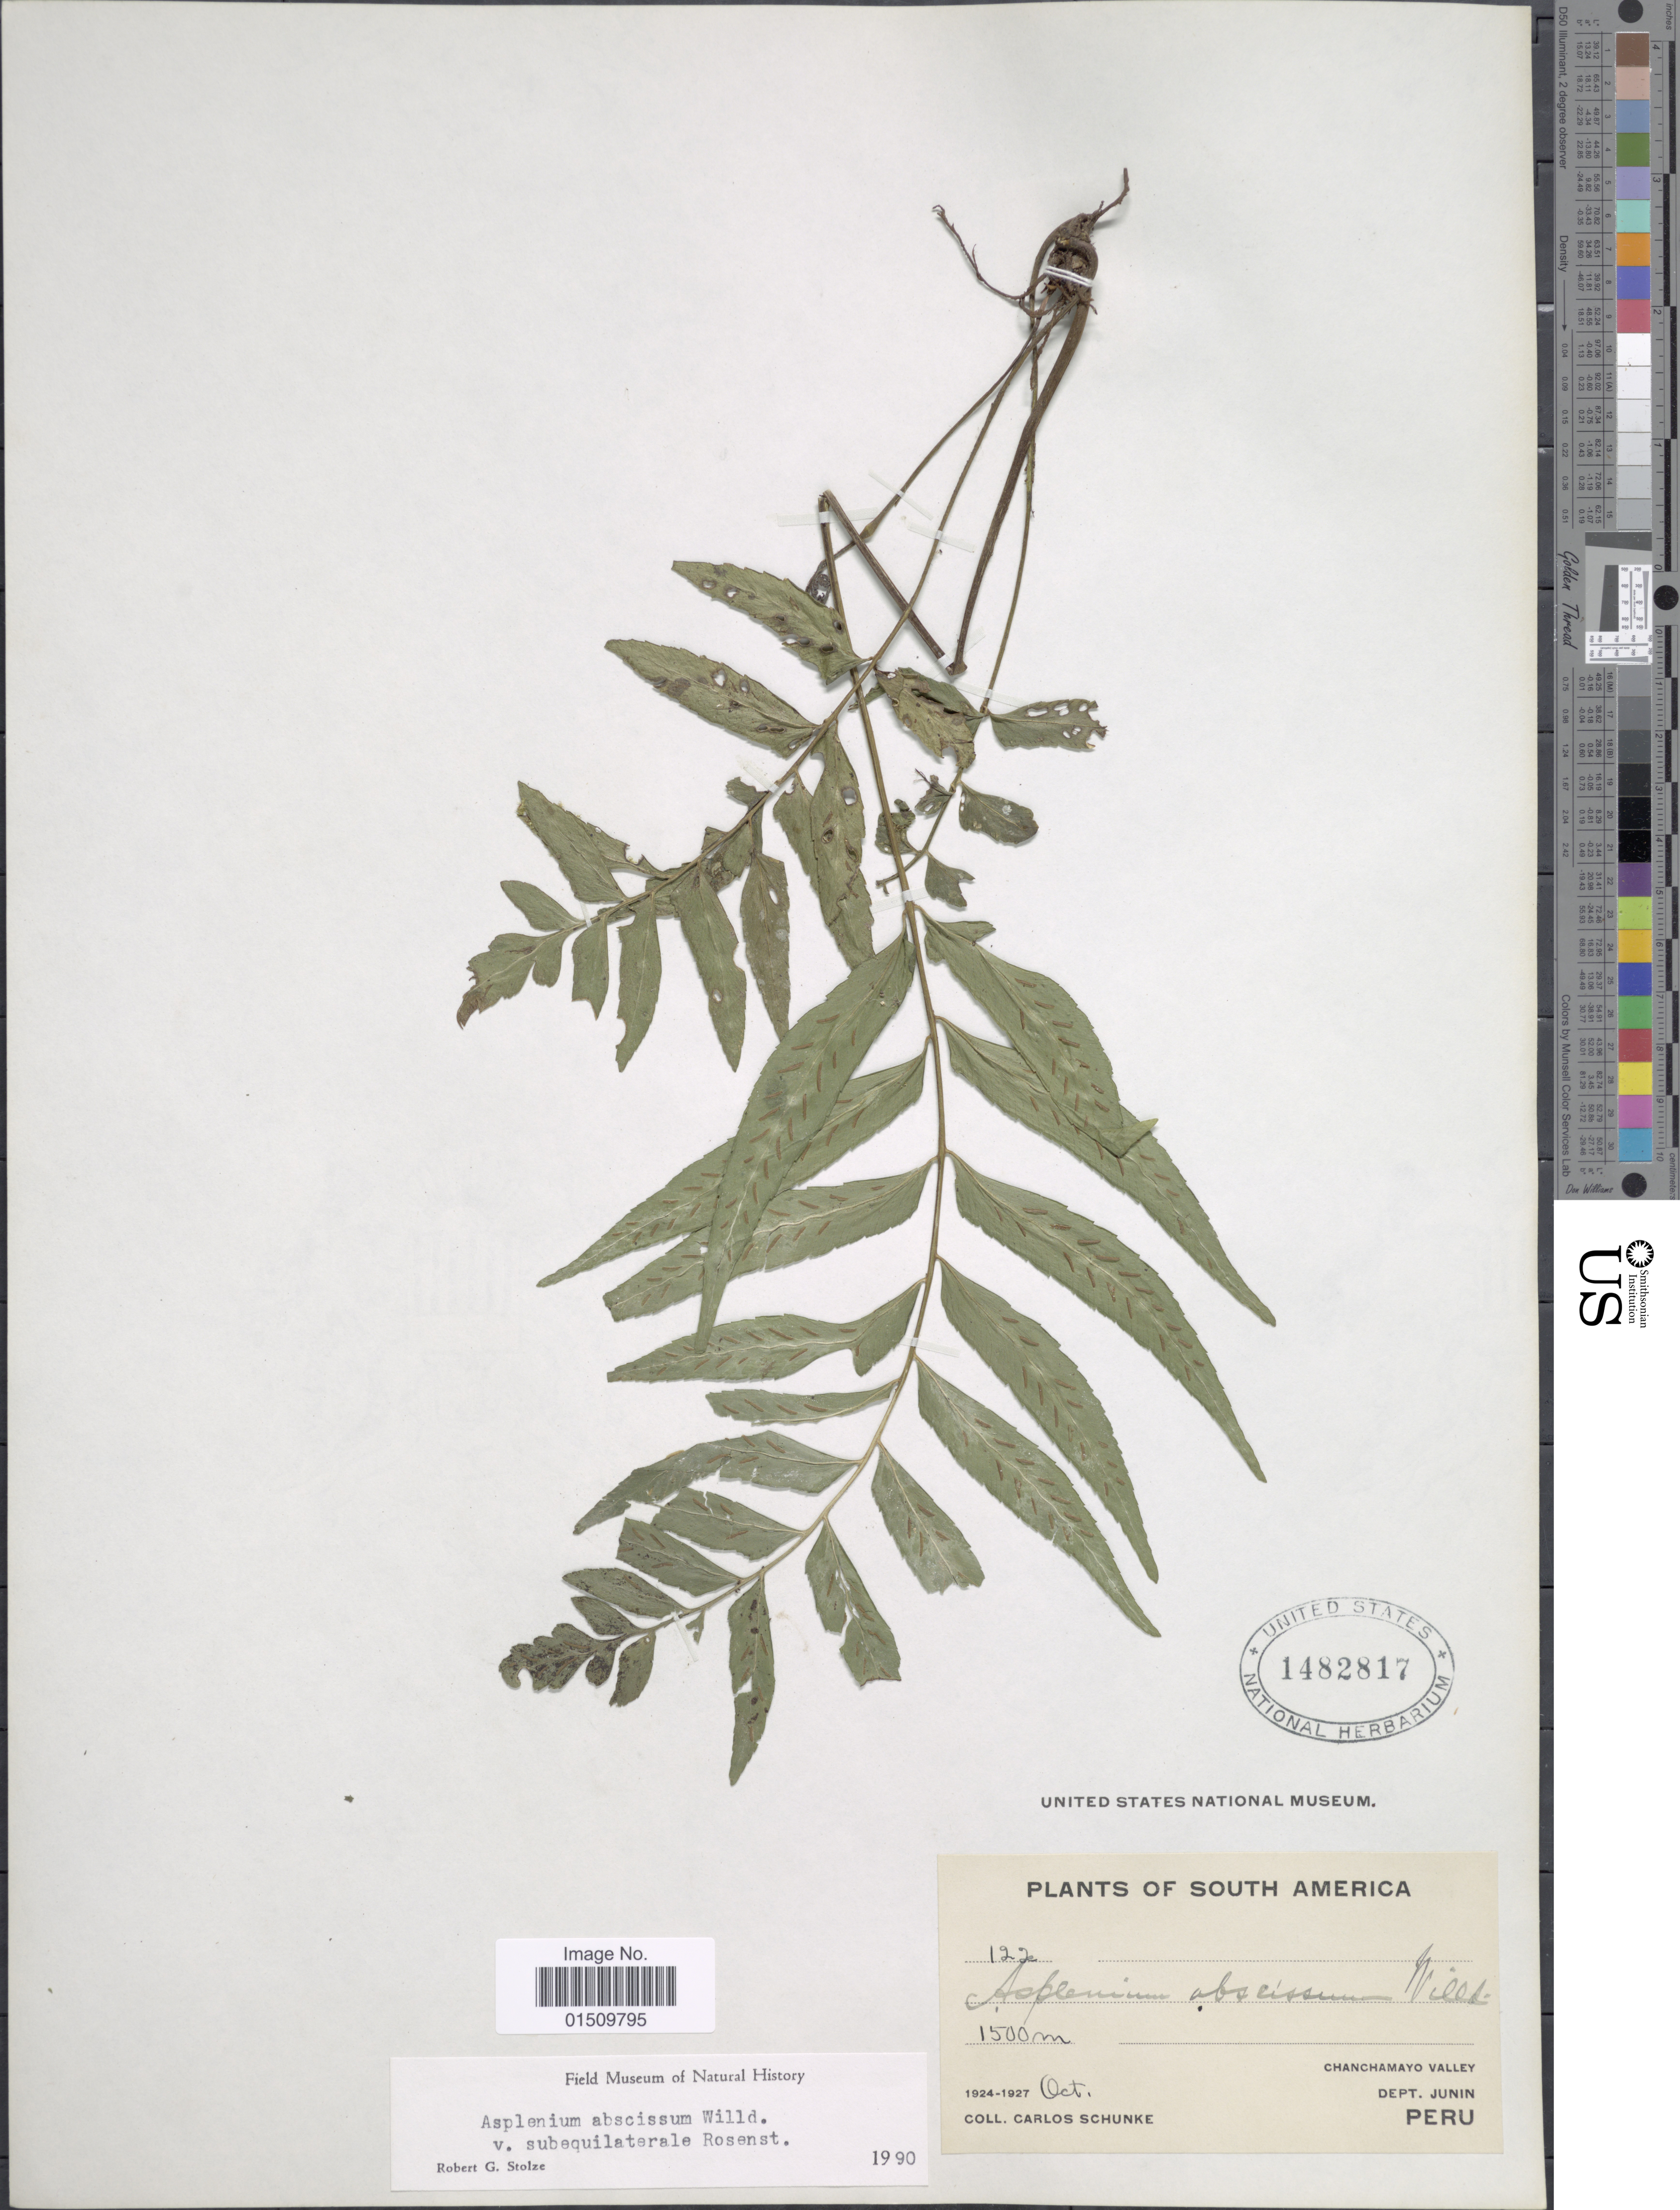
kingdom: Plantae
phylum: Tracheophyta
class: Polypodiopsida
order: Polypodiales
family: Aspleniaceae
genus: Asplenium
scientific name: Asplenium abscissum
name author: Willd.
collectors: C. Schunke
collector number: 122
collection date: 1924-10/1927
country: Peru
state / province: Junín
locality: South America, Chanchamayo Valley, Dept. Junin, Peru.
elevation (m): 1500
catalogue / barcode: US 1482817